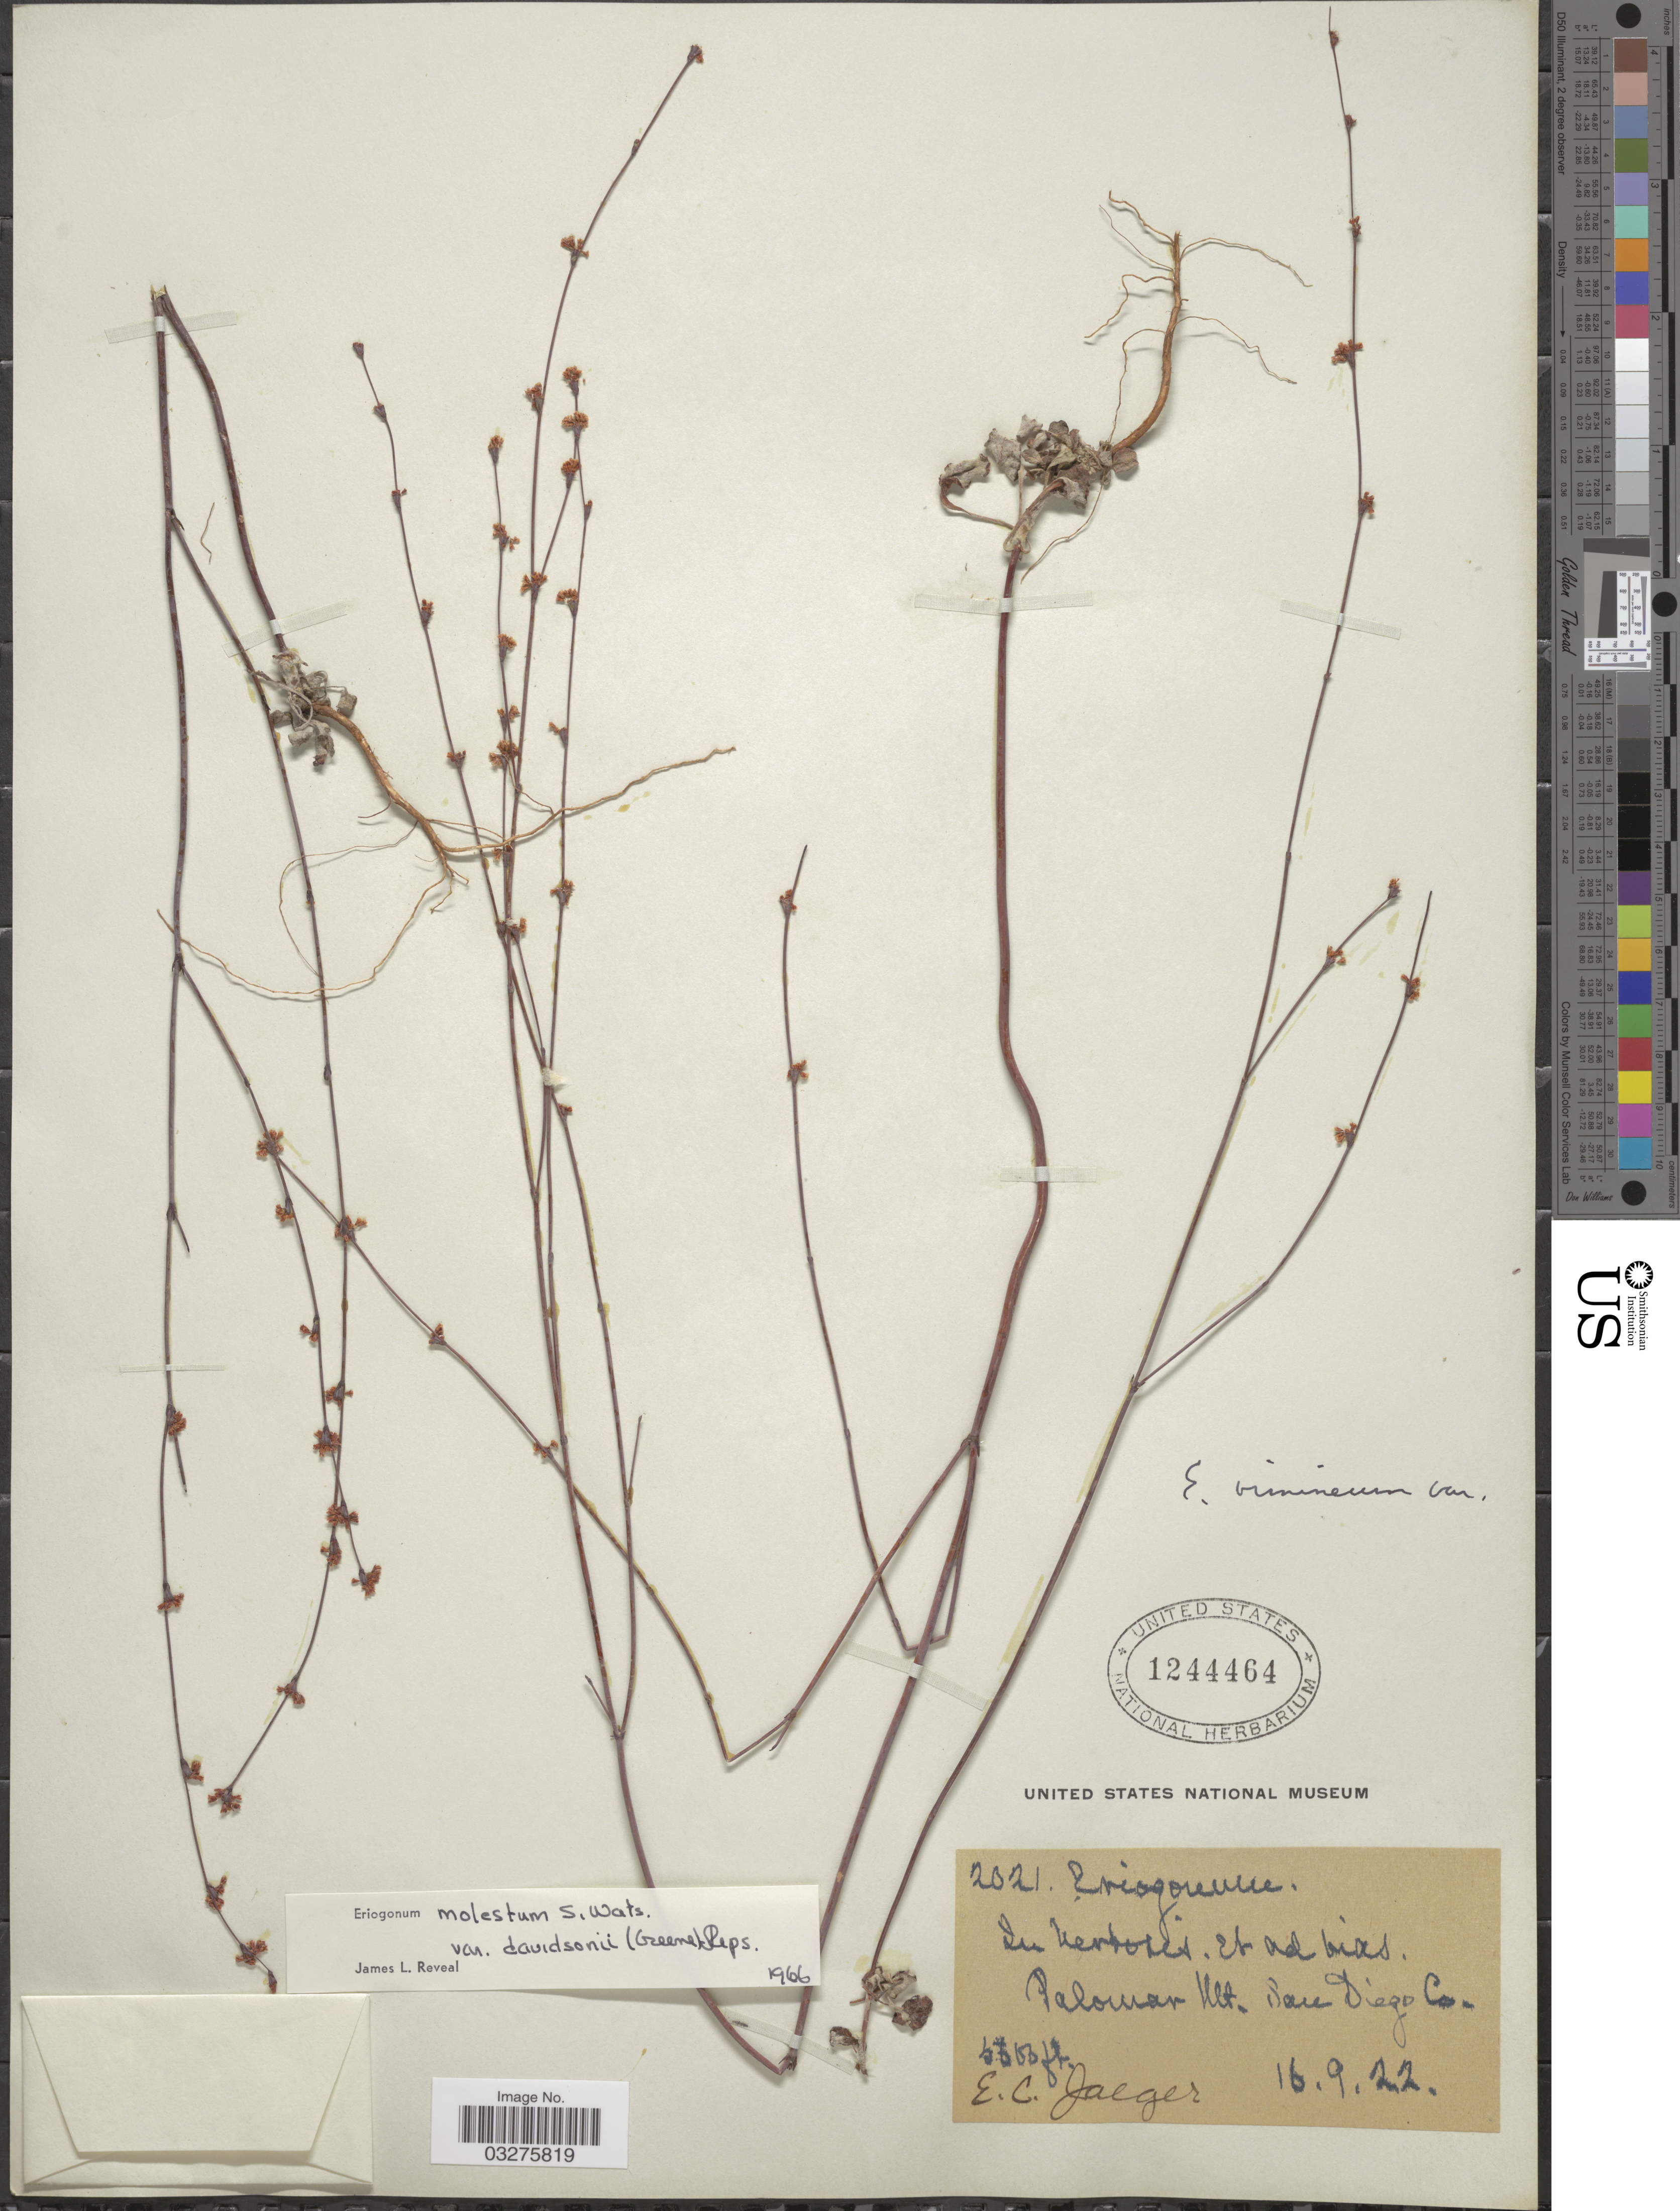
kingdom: Plantae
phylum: Tracheophyta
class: Magnoliopsida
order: Caryophyllales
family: Polygonaceae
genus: Eriogonum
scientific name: Eriogonum davidsonii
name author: Greene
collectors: E. Jaeger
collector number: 2021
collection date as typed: Transcribed d/m/y: 16/9/22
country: United States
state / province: California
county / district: San Diego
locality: Palomar Mt. San Diego Co.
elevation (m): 1981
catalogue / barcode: US 1244464